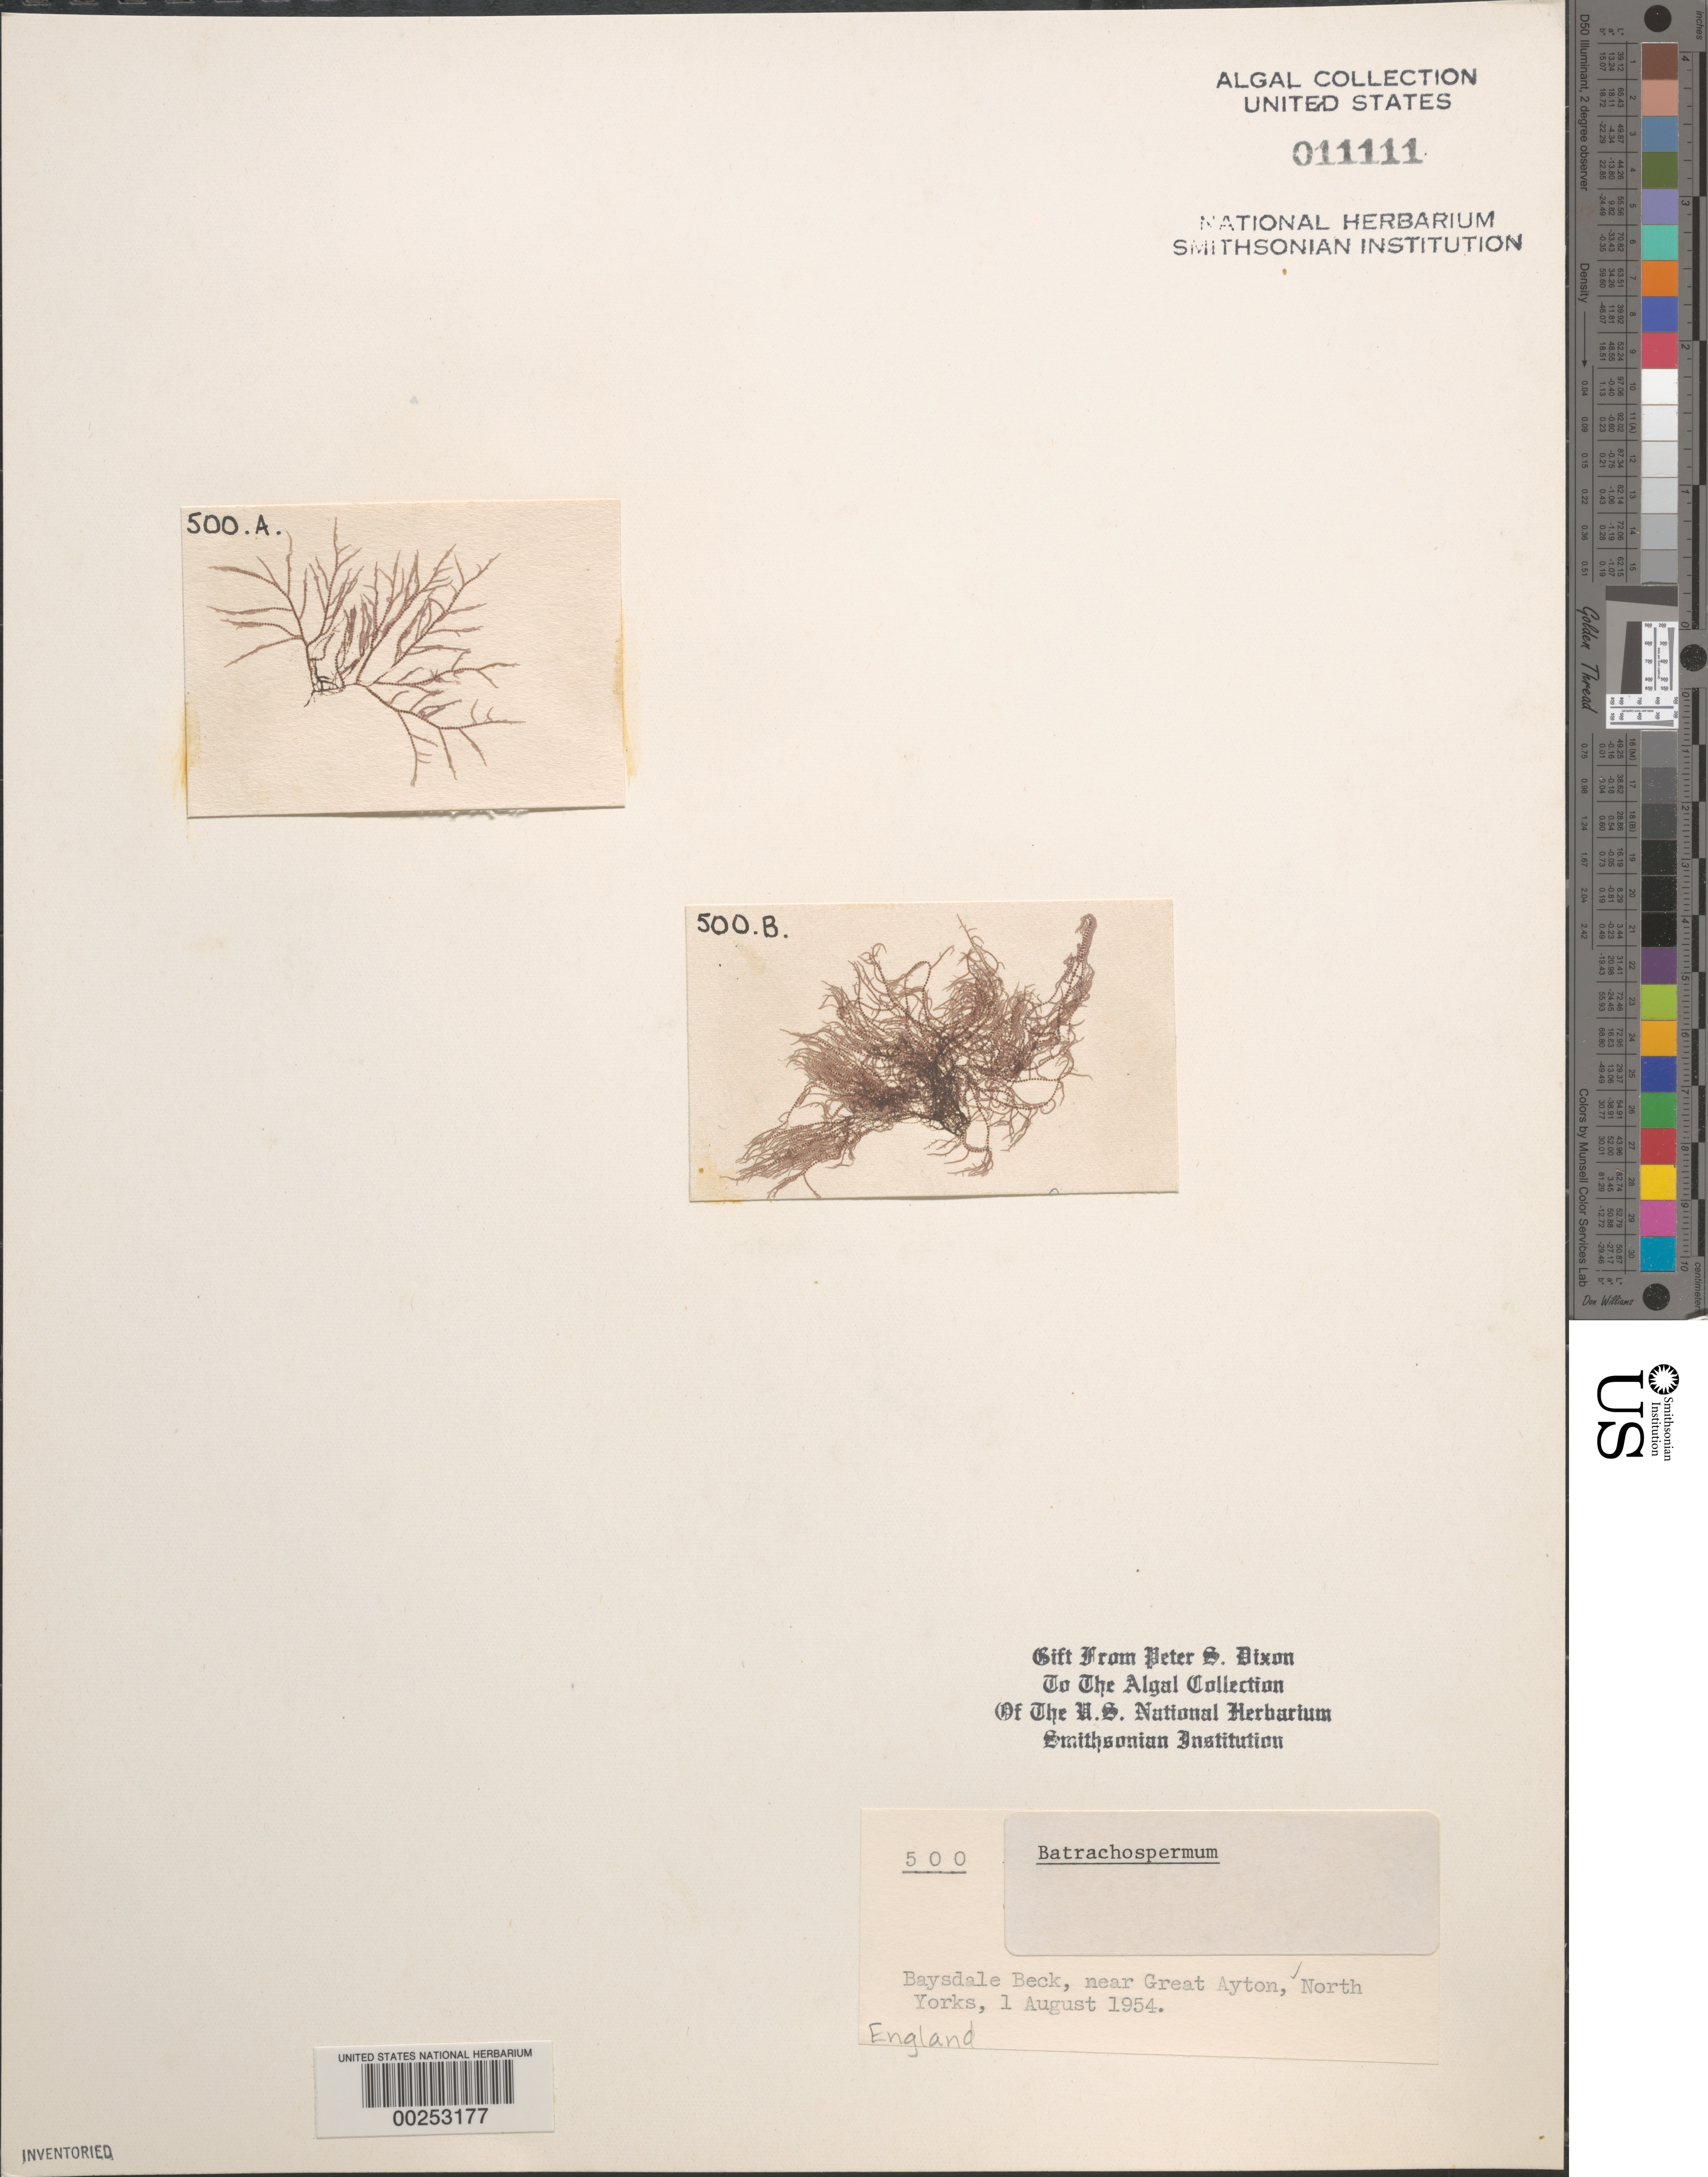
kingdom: Plantae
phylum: Rhodophyta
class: Florideophyceae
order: Batrachospermales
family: Batrachospermaceae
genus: Batrachospermum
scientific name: Batrachospermum sp.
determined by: Dixon, P. S.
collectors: P. S. Dixon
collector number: PSD 500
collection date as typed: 01 Aug 1954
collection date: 1954-08-01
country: United Kingdom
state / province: England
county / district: North Yorkshire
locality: Baysdale Beck, near Great Ayton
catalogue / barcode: US 11111